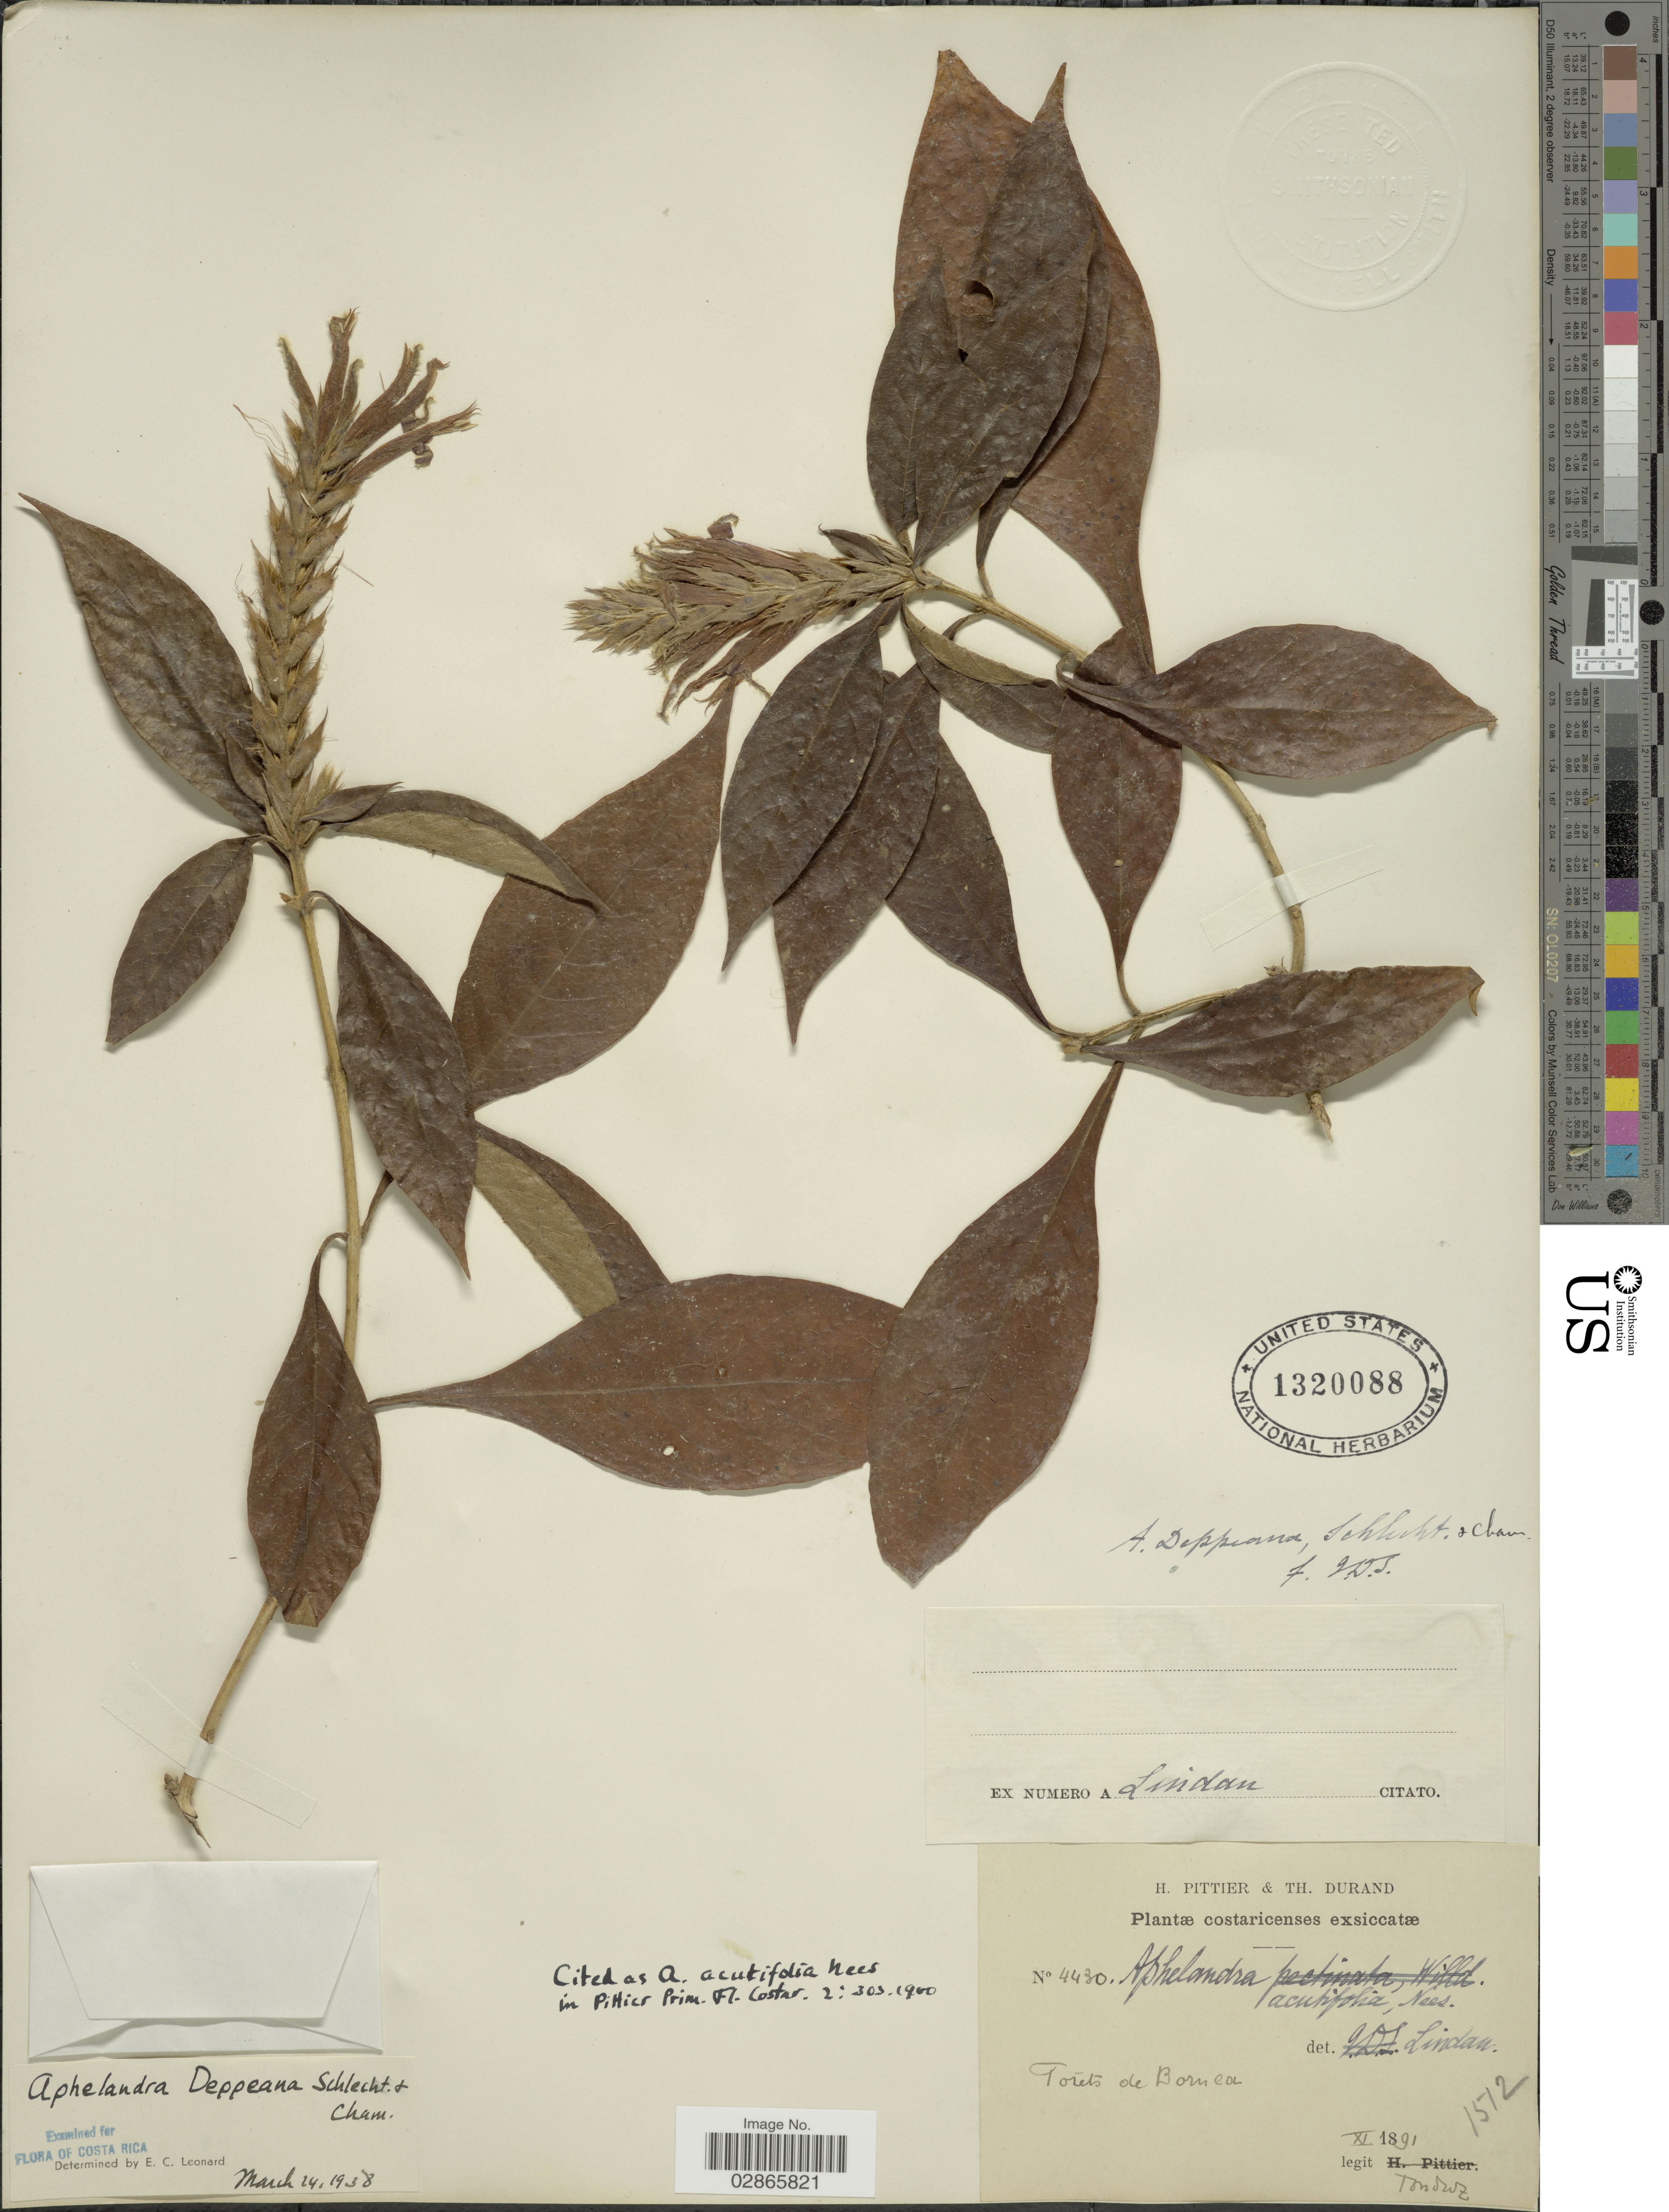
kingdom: Plantae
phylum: Tracheophyta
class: Magnoliopsida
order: Lamiales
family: Acanthaceae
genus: Aphelandra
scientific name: Aphelandra deppeana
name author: Schltdl. & Cham.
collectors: Tonduz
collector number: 4430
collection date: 1891-11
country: Costa Rica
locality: Costaricenses. Forêts de Bornea.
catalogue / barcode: US 1320088